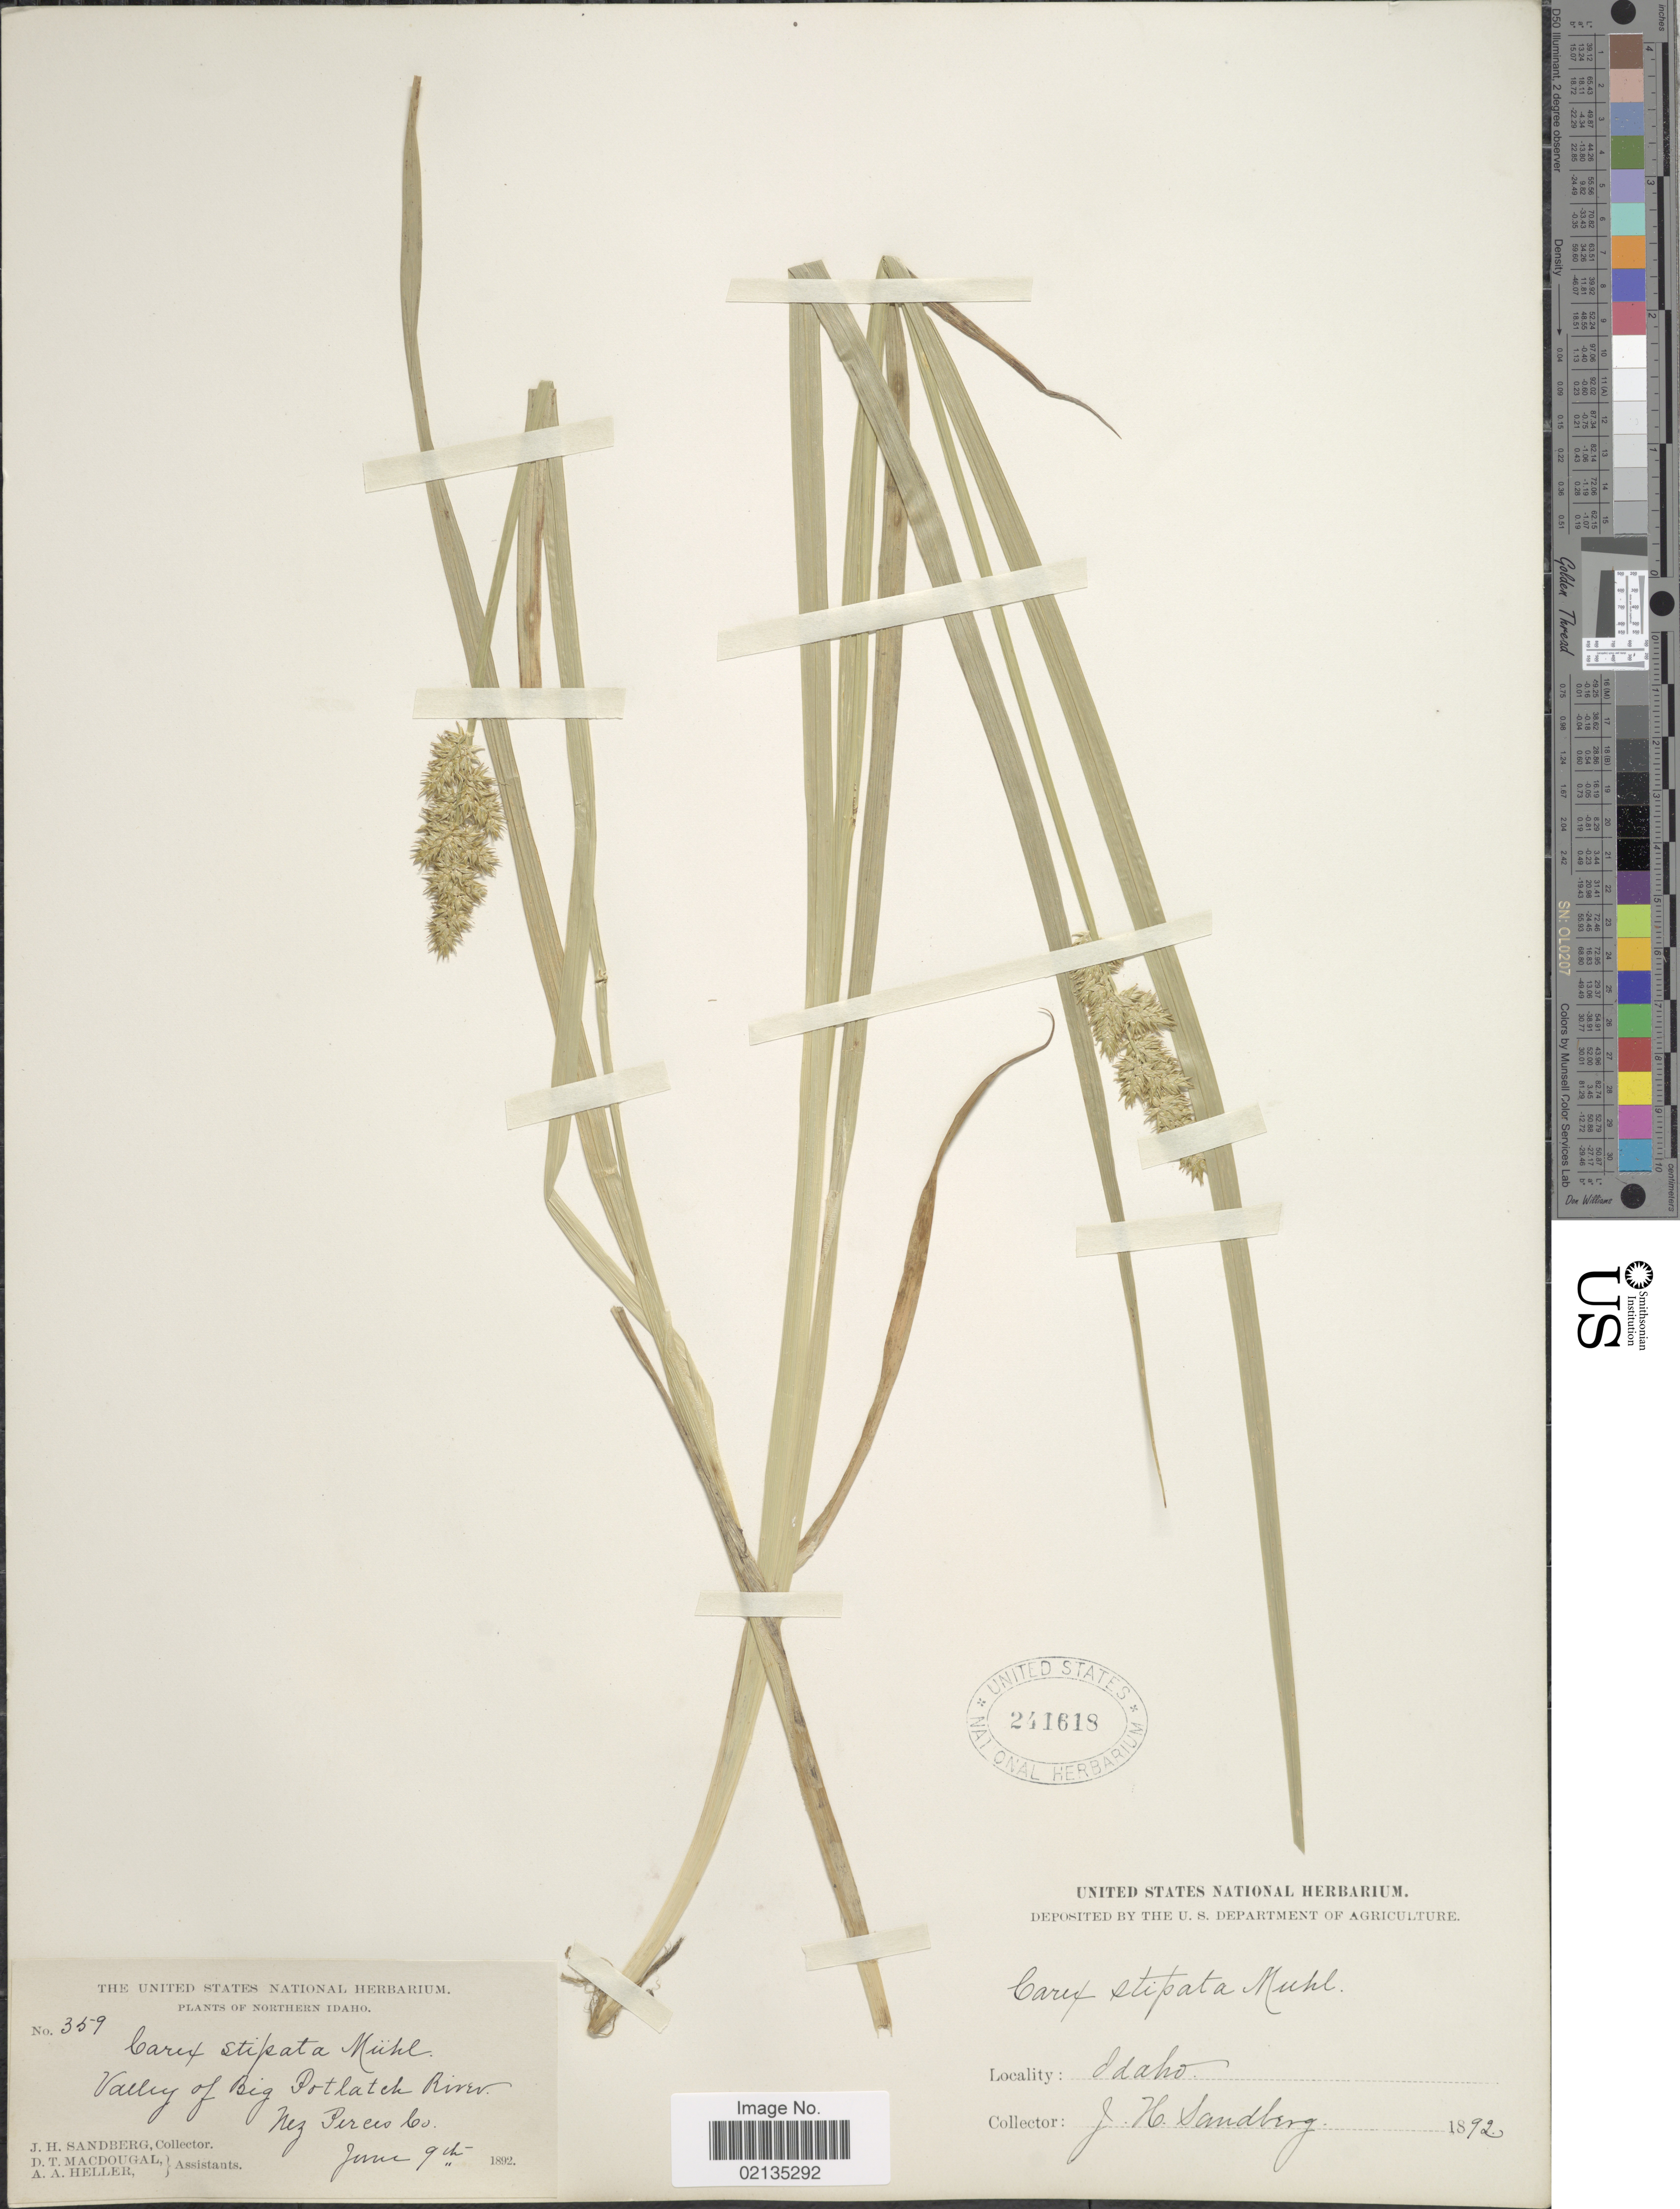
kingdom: Plantae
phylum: Tracheophyta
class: Liliopsida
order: Poales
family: Cyperaceae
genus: Carex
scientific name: Carex stipata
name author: Muhl. ex Willd.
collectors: J. H. Sandberg, D. T. MacDougal & A. A. Heller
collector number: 359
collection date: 1892-06-09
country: United States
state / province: Idaho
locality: Northern Idaho, valley of Big Potlatch River, Nez Perces Co.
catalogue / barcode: US 241618